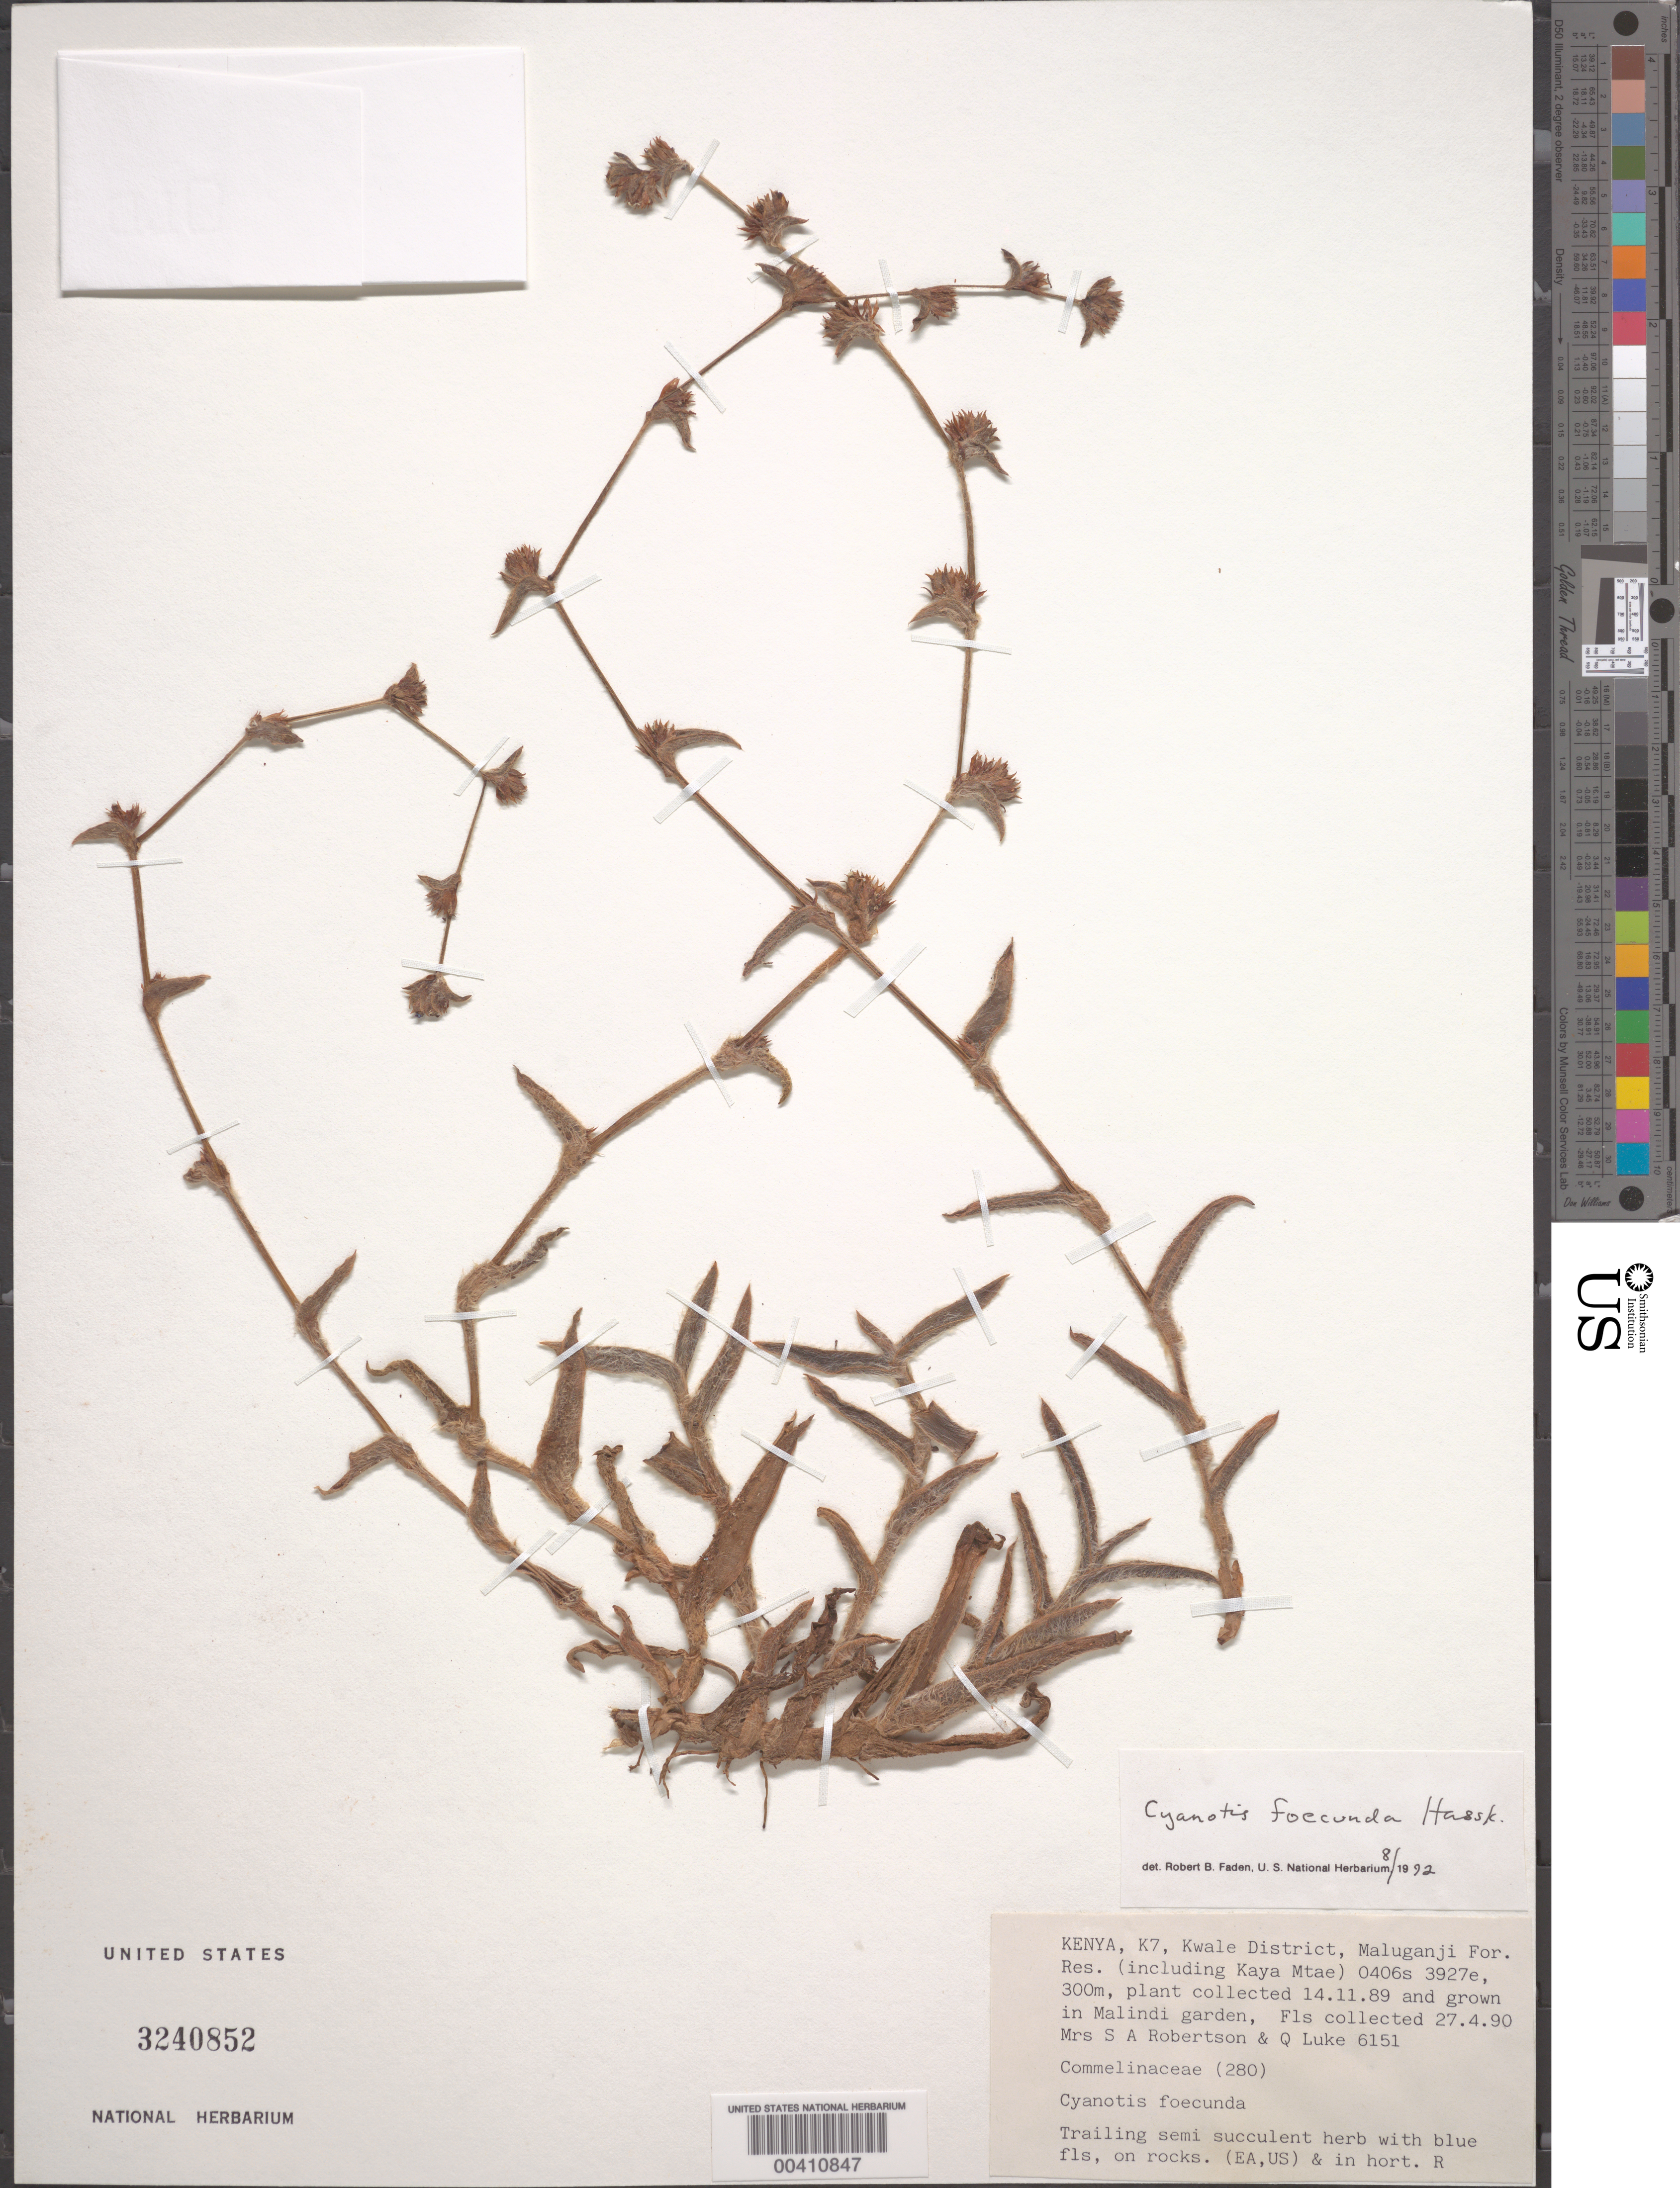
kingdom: Plantae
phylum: Tracheophyta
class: Liliopsida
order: Commelinales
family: Commelinaceae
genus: Cyanotis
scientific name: Cyanotis foecunda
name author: DC. ex Hassk.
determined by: Faden, Robert B., (US), Smithsonian Institution - National Museum of Natural History (UNITED STATES)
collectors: Mrs. S. A. Robertson & Q. Luke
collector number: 6151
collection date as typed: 27 Apr 1990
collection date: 1990-04-27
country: Kenya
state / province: Kwale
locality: K7, kwale district, maluganji forest reserve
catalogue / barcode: US 3240852